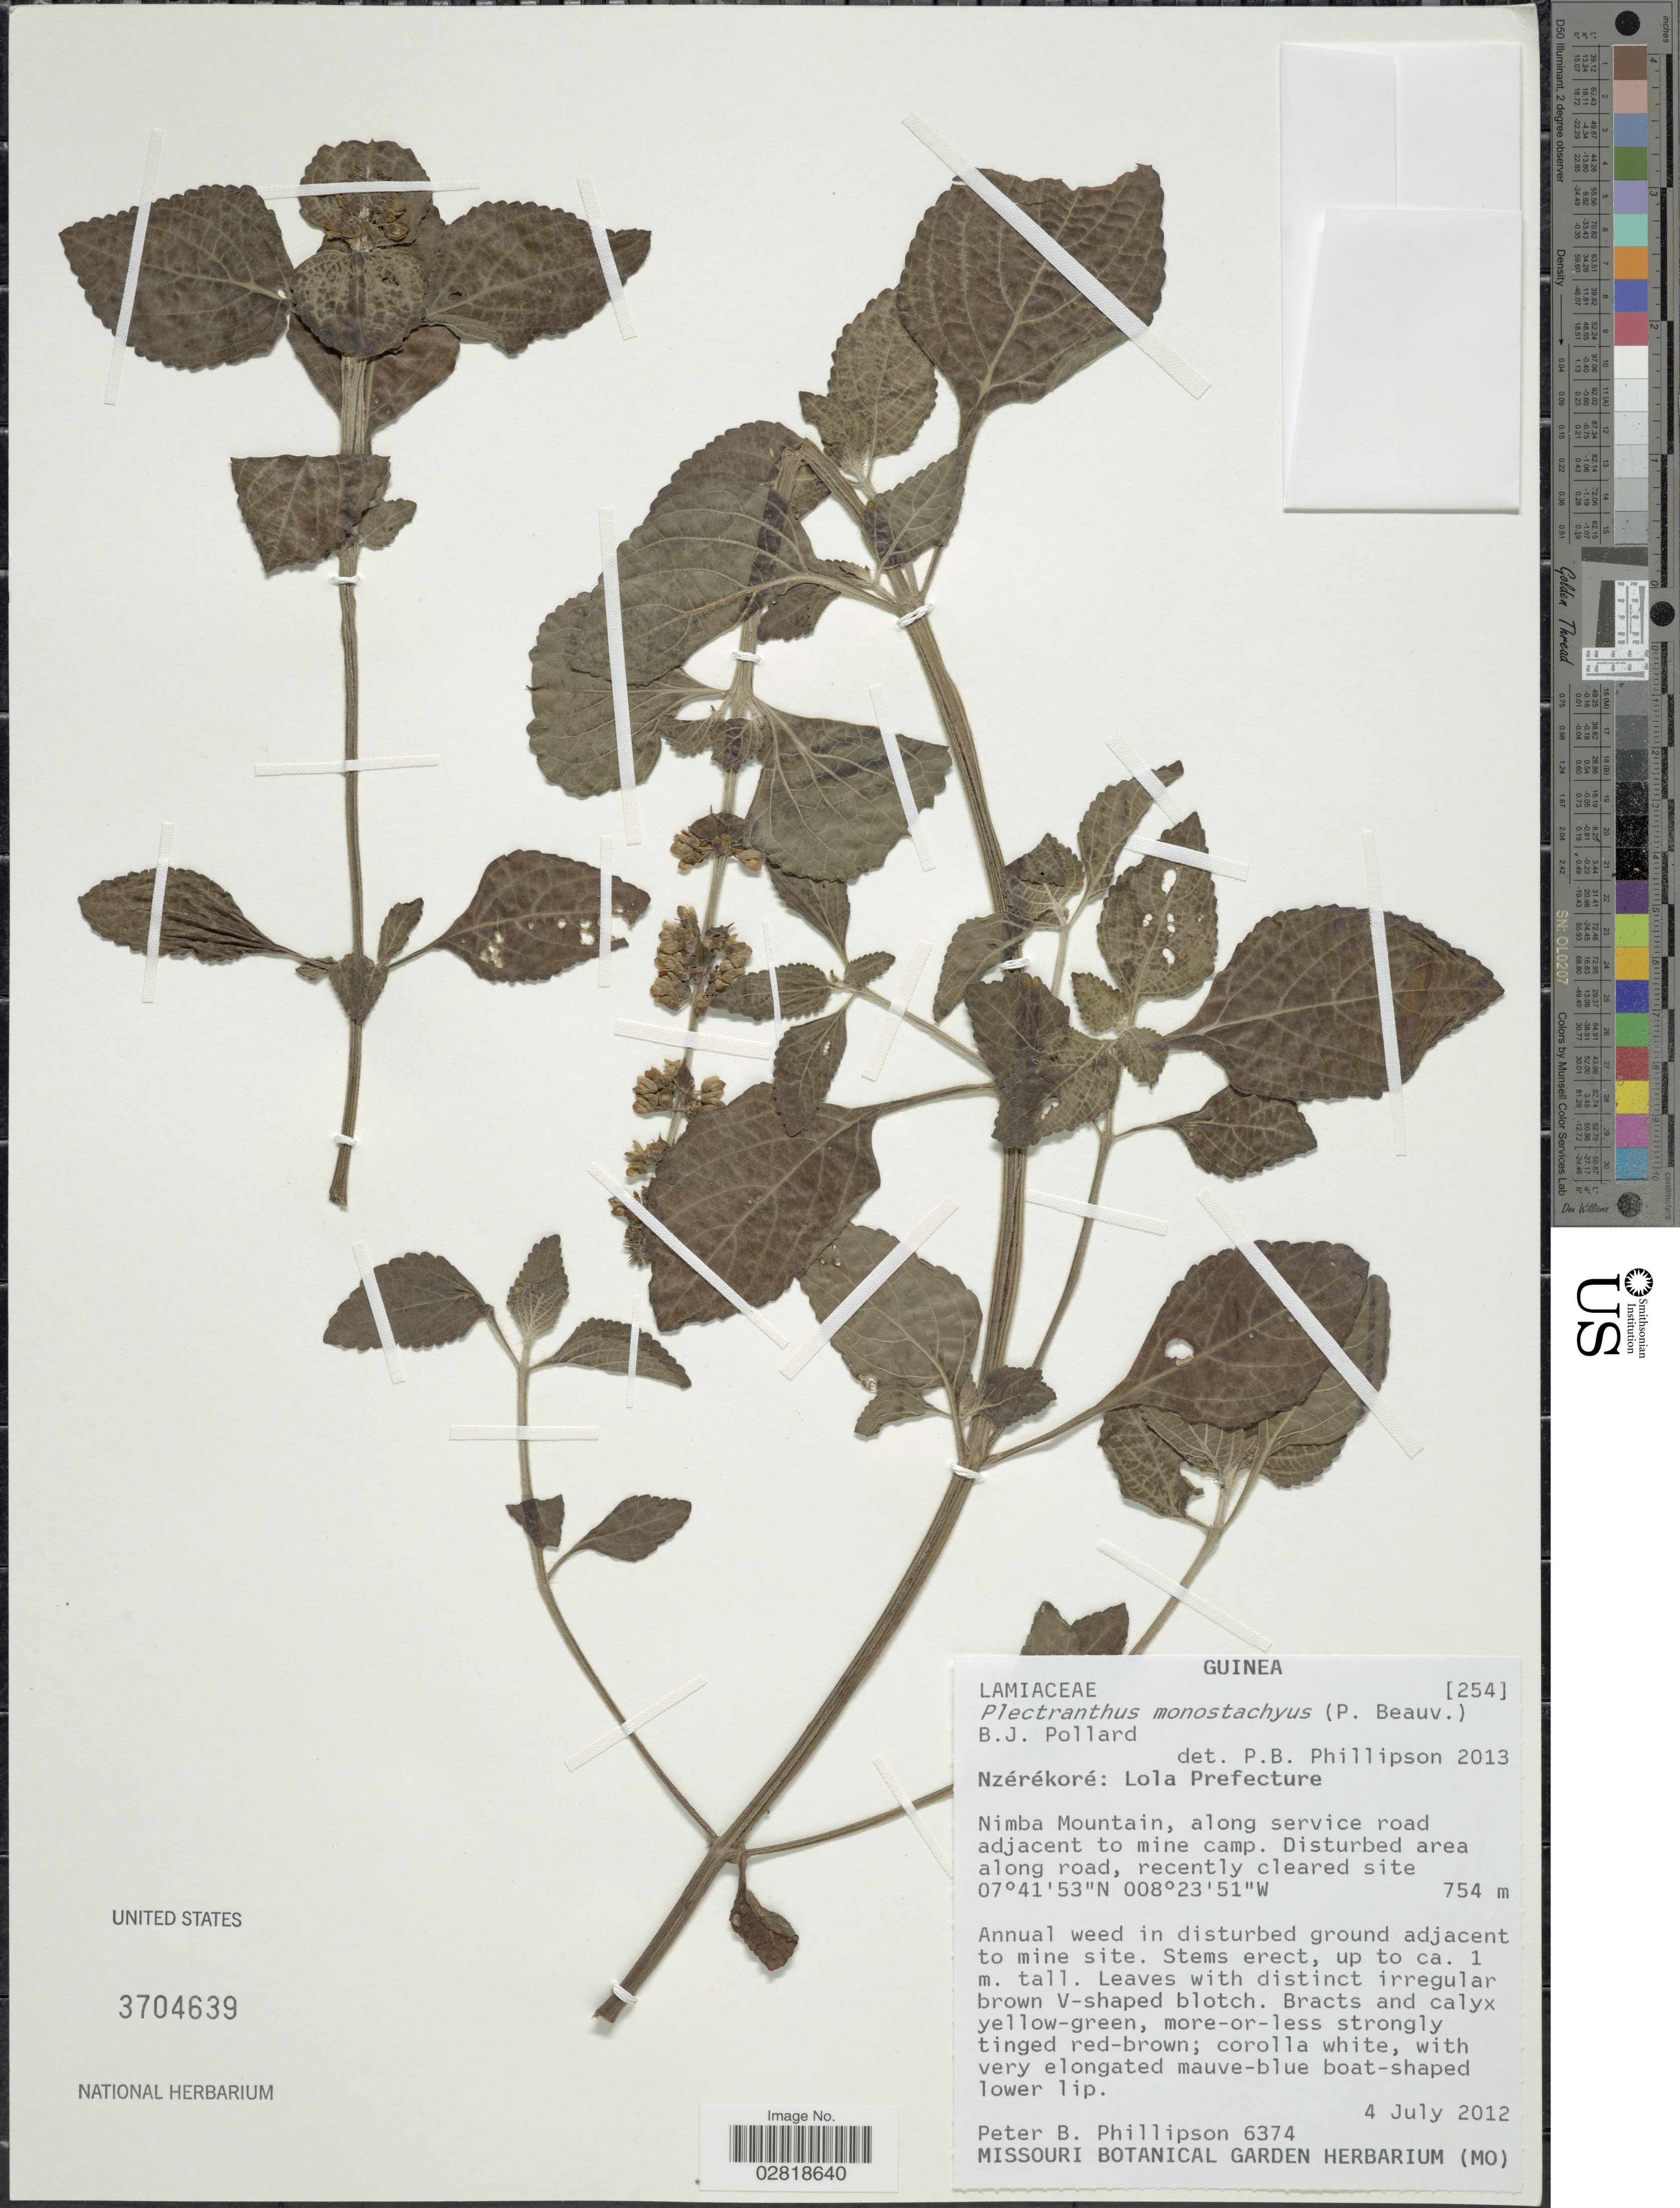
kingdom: Plantae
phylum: Tracheophyta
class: Magnoliopsida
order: Lamiales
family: Lamiaceae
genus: Plectranthus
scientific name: Plectranthus monostachyus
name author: (P. Beauv.) B.J. Pollard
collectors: P. B. Phillipson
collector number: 6374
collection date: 2012-07-04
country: Guinea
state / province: Nzérékoré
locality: Nzérékoré: Lola Prefecture. Nimba Mountain, along service road adjacent to mine camp.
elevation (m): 754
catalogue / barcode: US 3704639